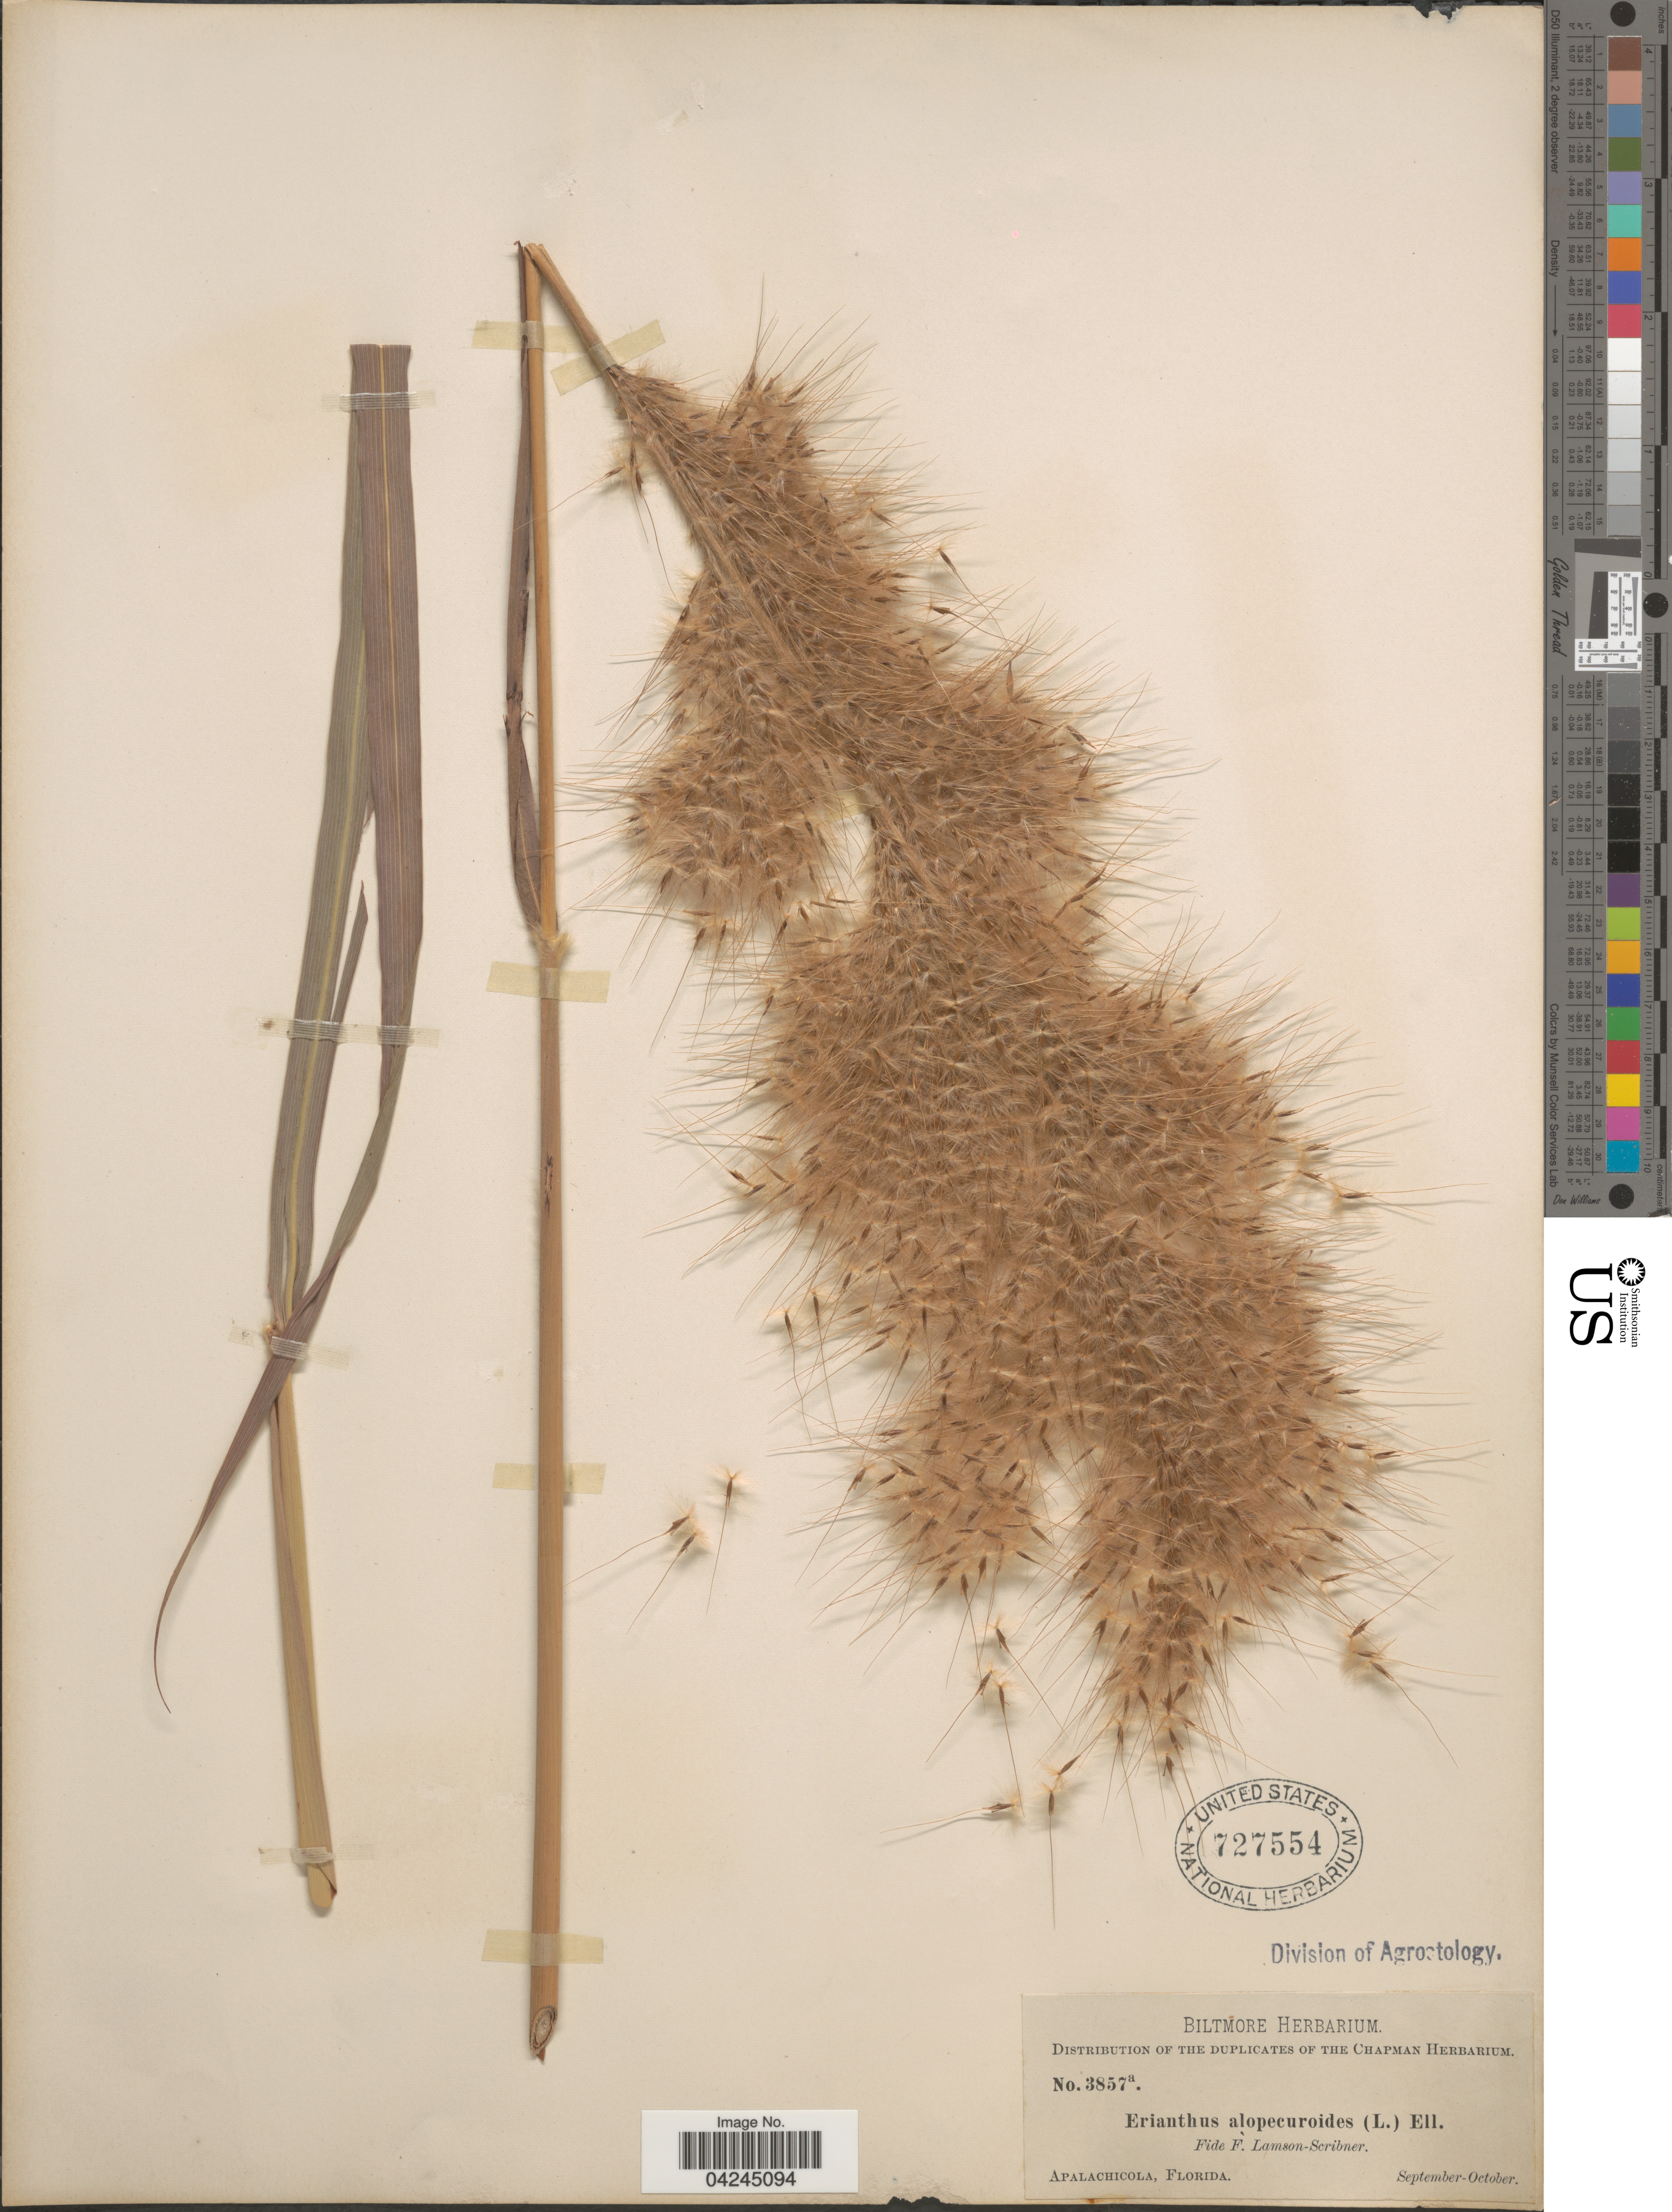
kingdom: Plantae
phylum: Tracheophyta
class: Liliopsida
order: Poales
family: Poaceae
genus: Erianthus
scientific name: Erianthus giganteus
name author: (Walter) P. Beauv.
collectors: ex herb. Biltmore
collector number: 3857a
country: United States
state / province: Florida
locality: Apalachicola.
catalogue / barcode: US 727554